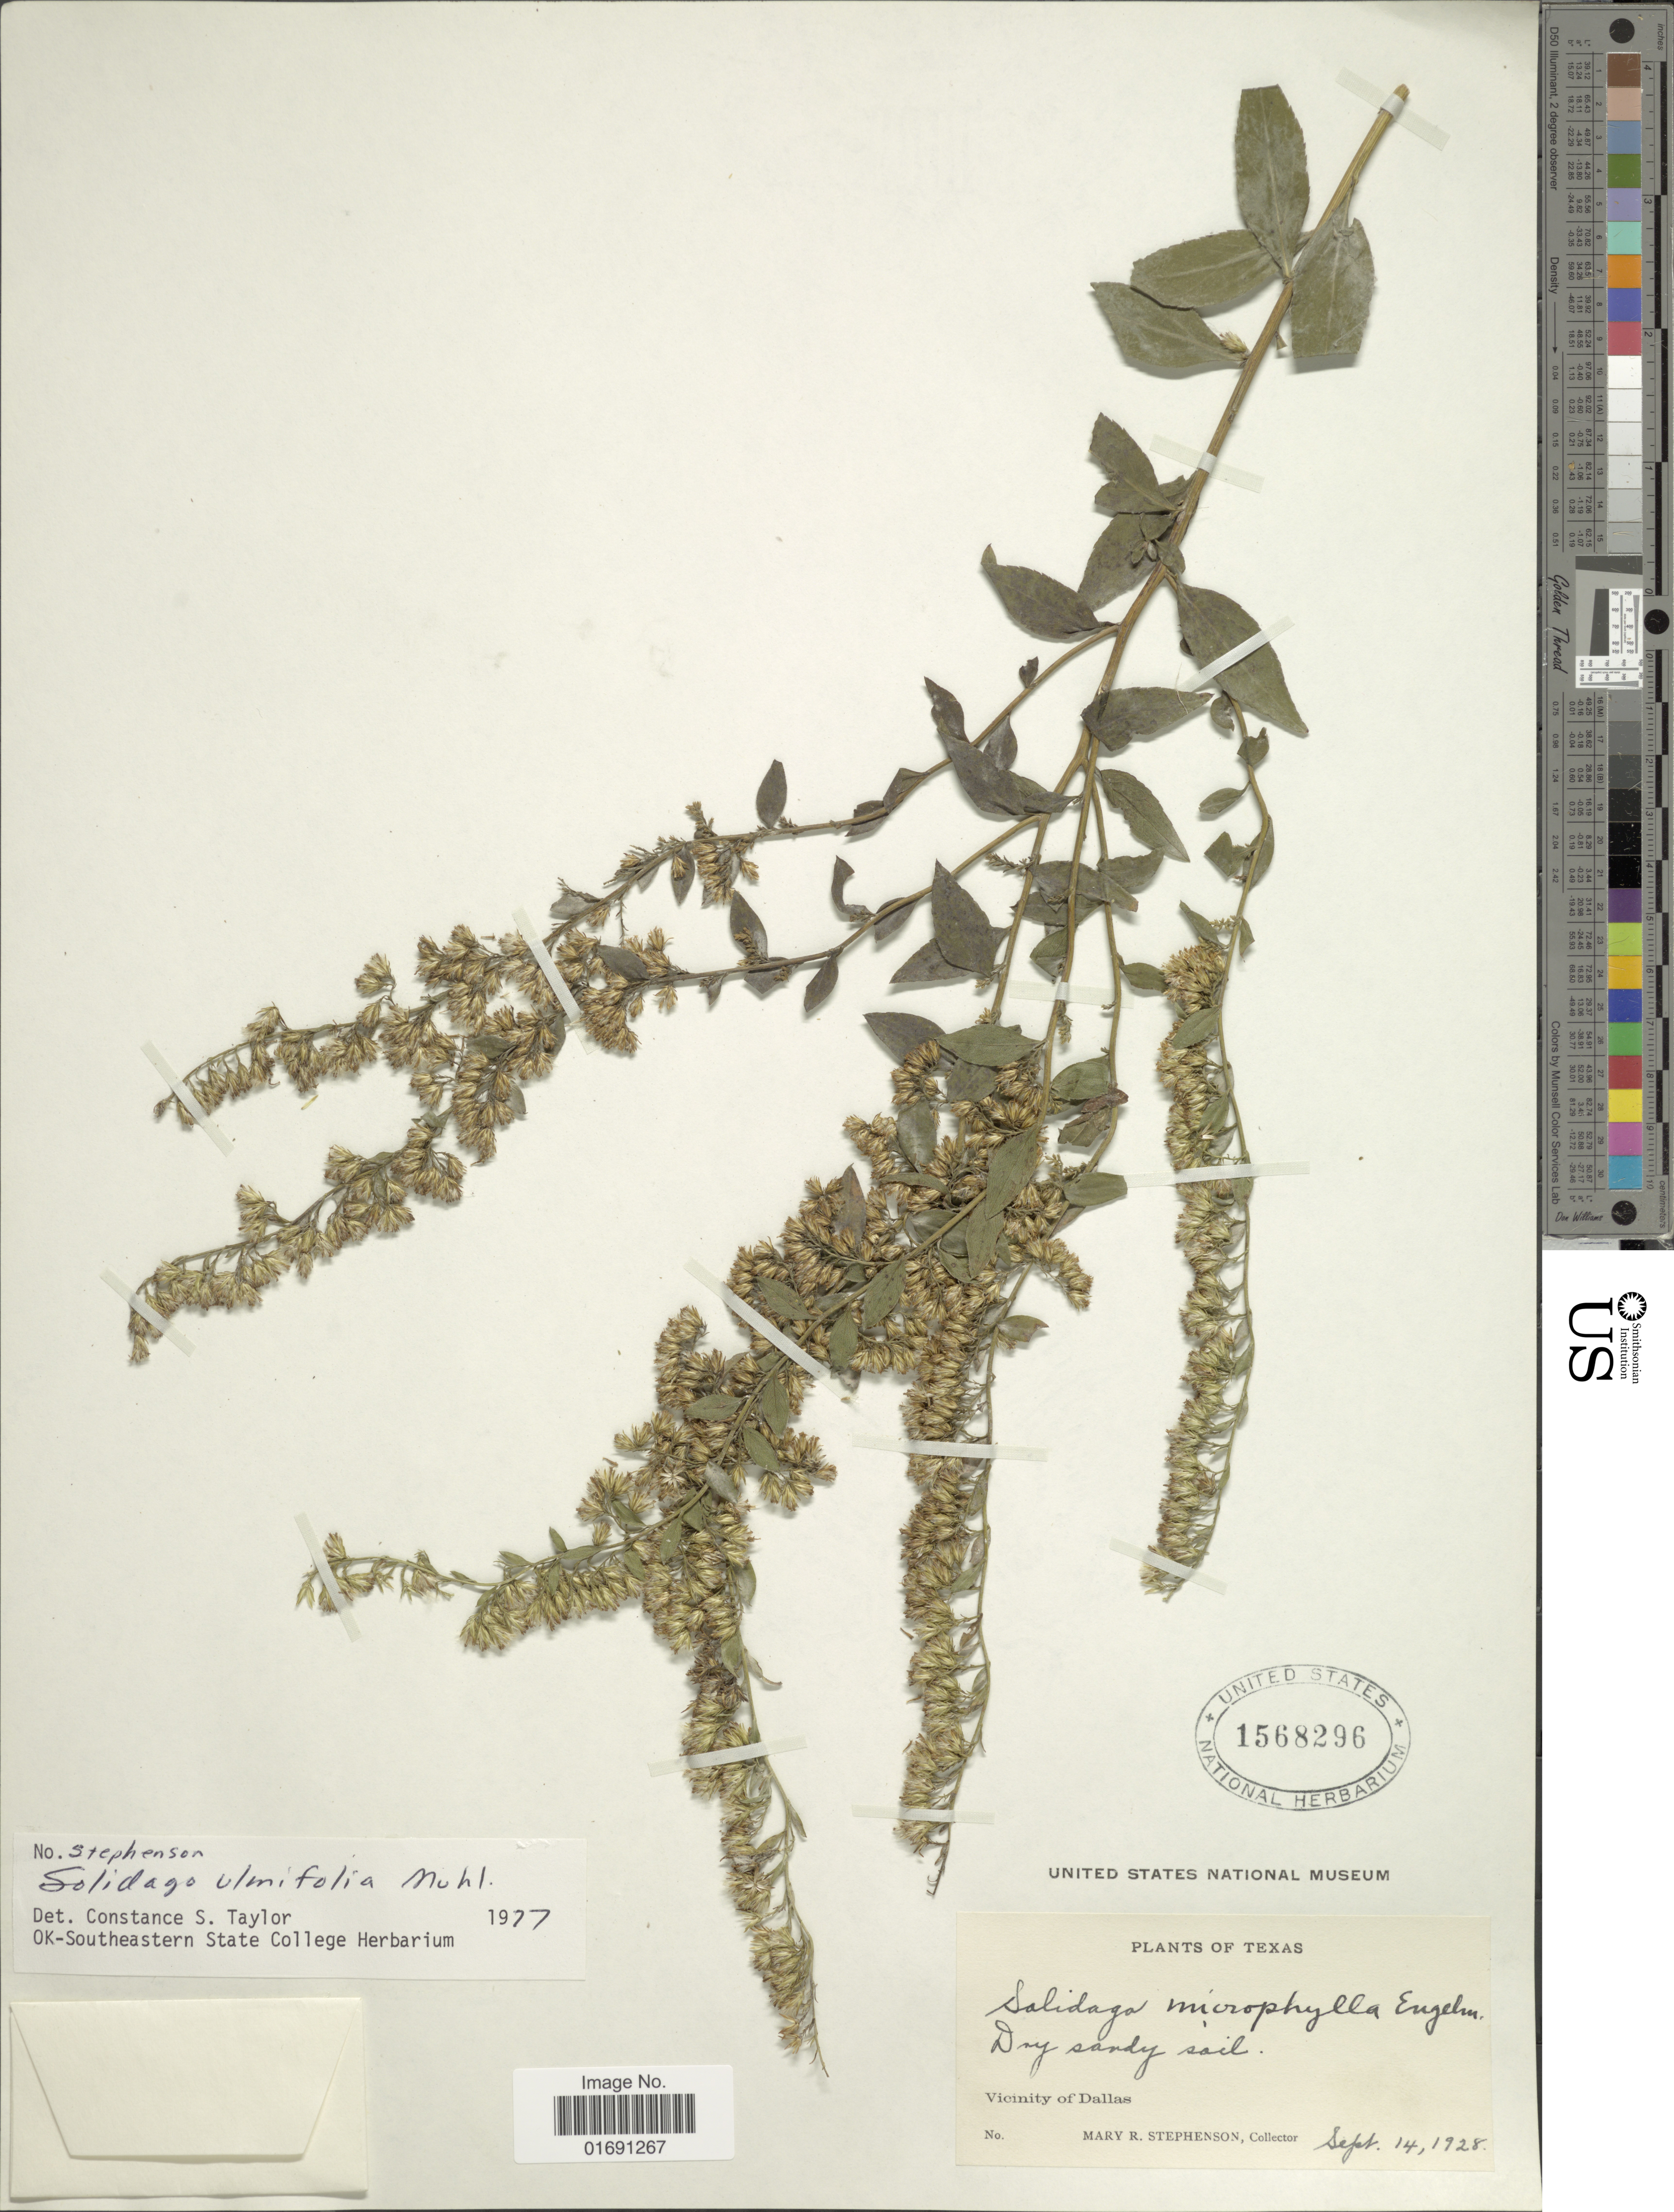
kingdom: Plantae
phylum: Tracheophyta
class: Magnoliopsida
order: Asterales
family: Asteraceae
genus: Solidago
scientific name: Solidago ulmifolia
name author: Muhl. ex Willd.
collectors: M. Stephenson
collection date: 1928-09-14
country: United States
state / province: Texas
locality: Vicinity of Dallas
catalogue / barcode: US 1568296